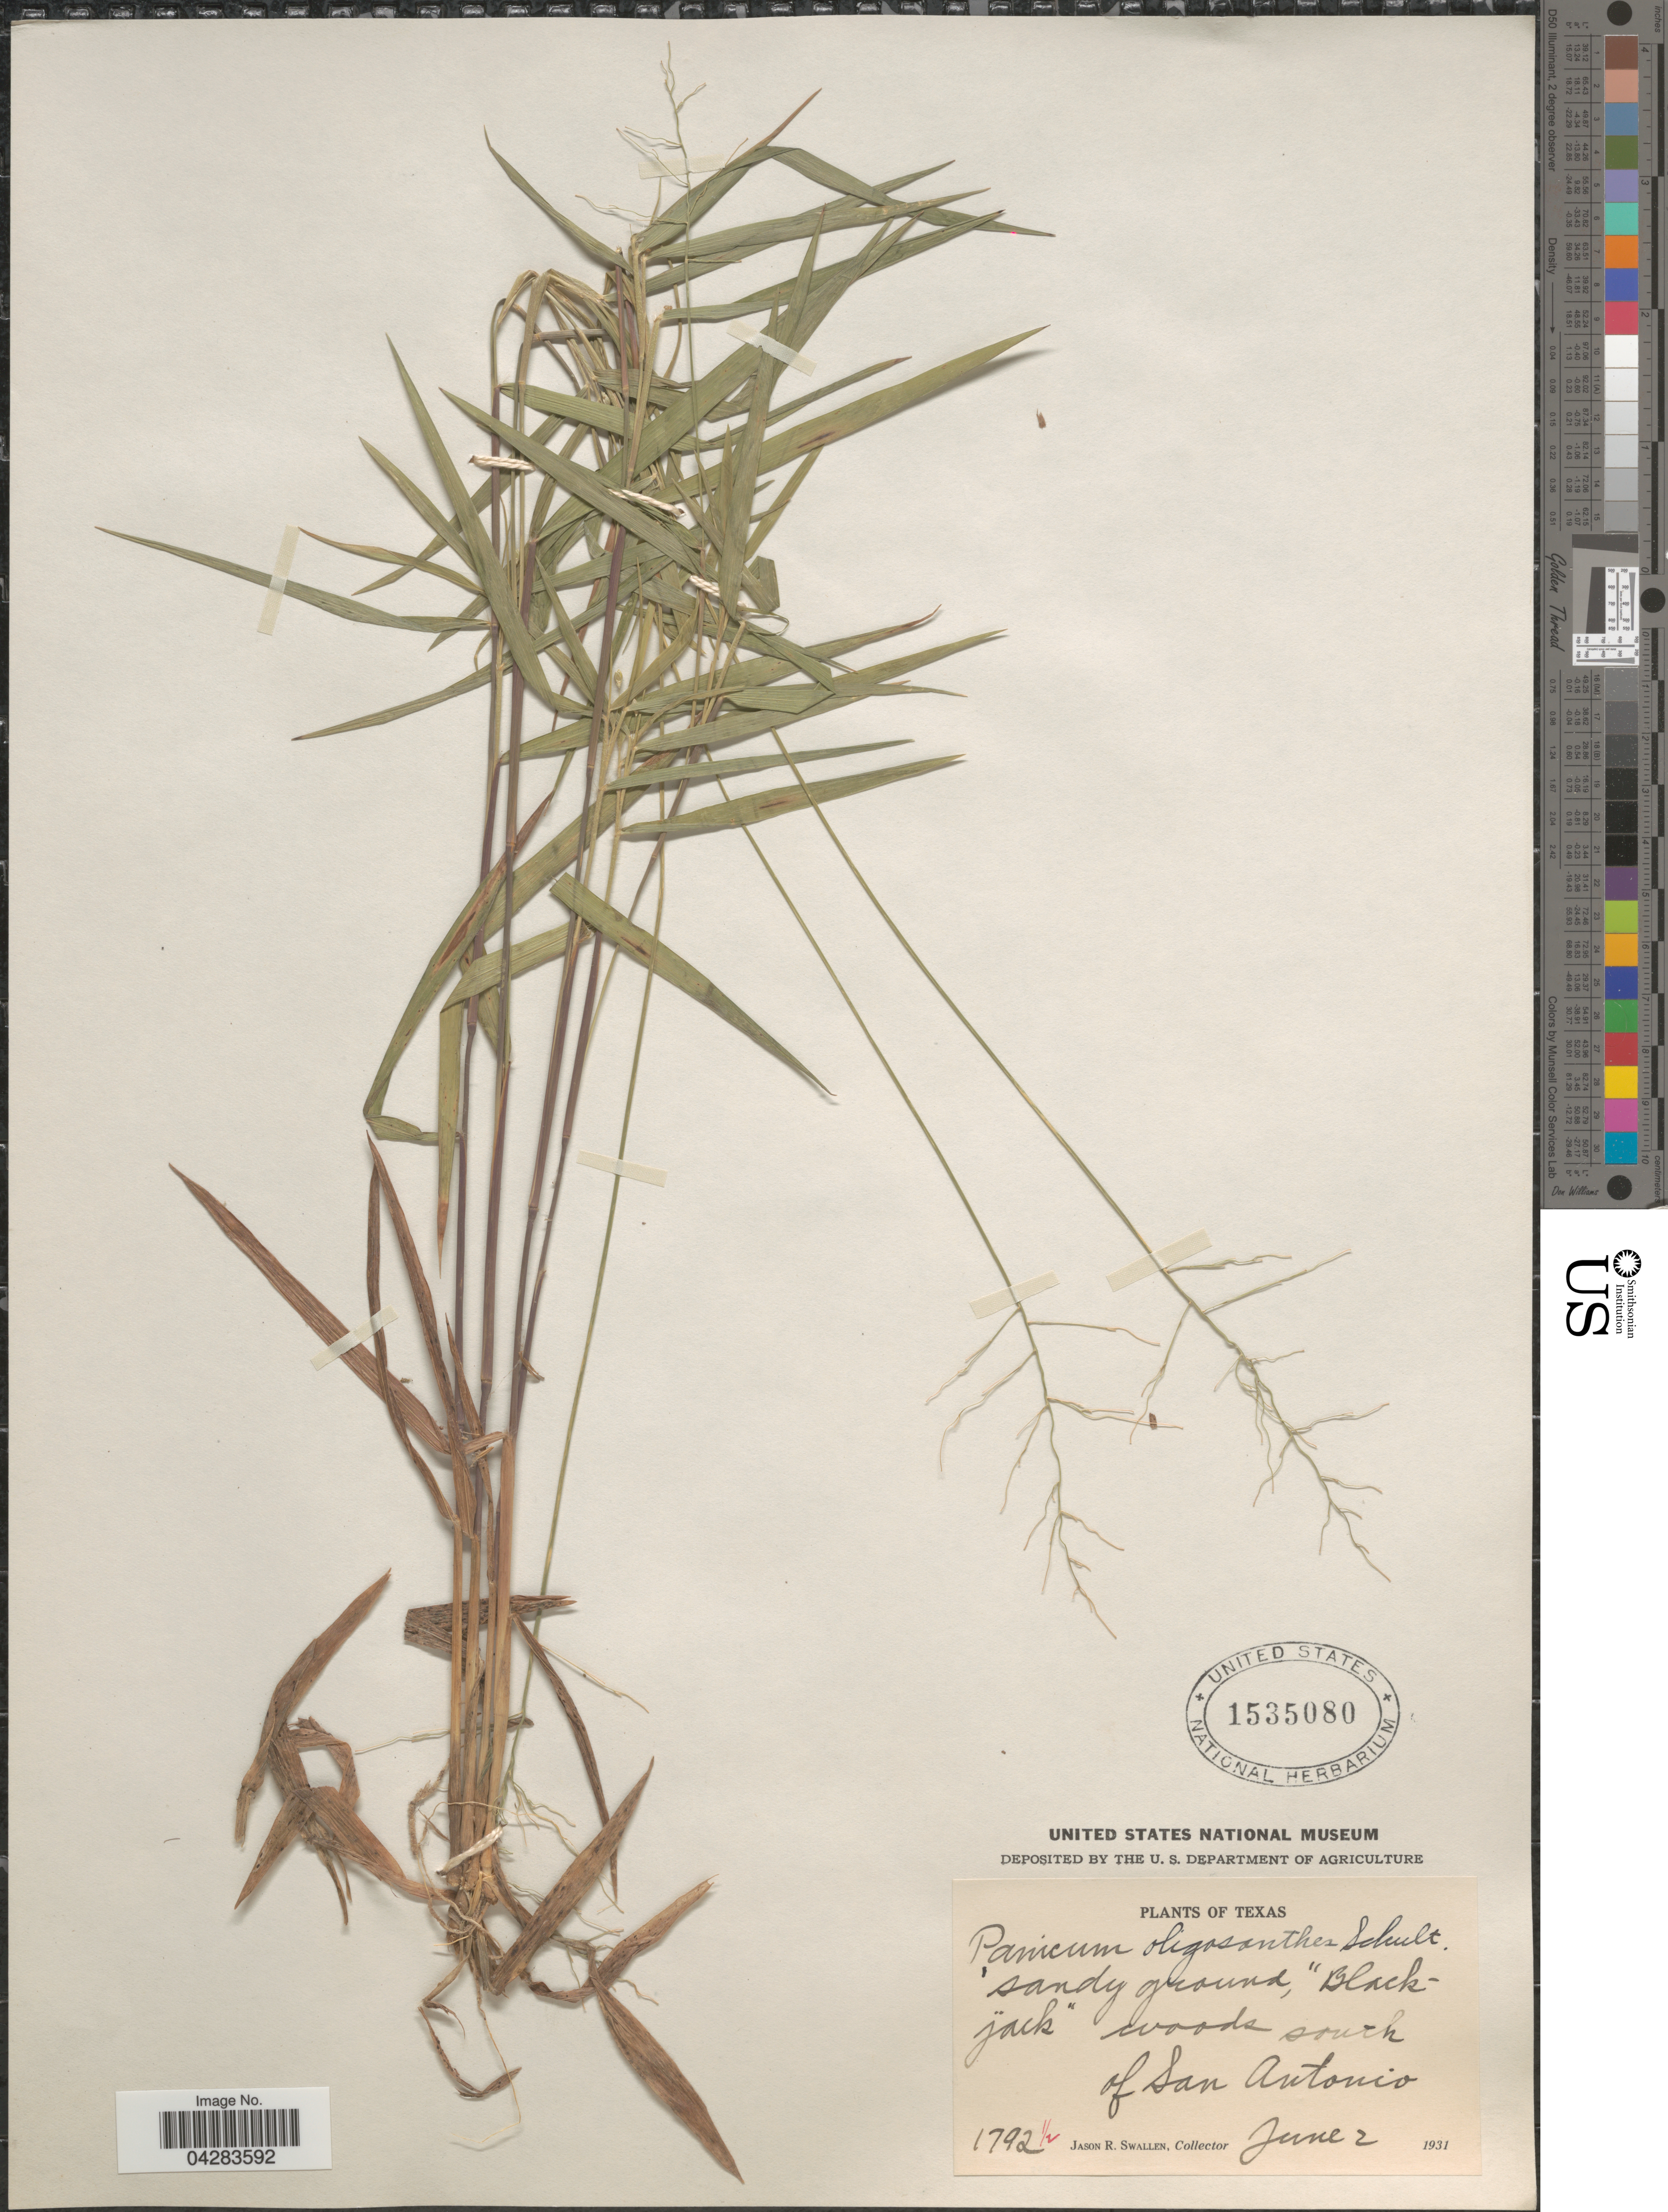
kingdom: Plantae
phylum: Tracheophyta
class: Liliopsida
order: Poales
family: Poaceae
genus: Dichanthelium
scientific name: Dichanthelium oligosanthes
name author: (Schult.) Gould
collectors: J. R. Swallen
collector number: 1792½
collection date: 1931-06-02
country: United States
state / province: Texas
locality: Blackjack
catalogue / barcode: US 1535080